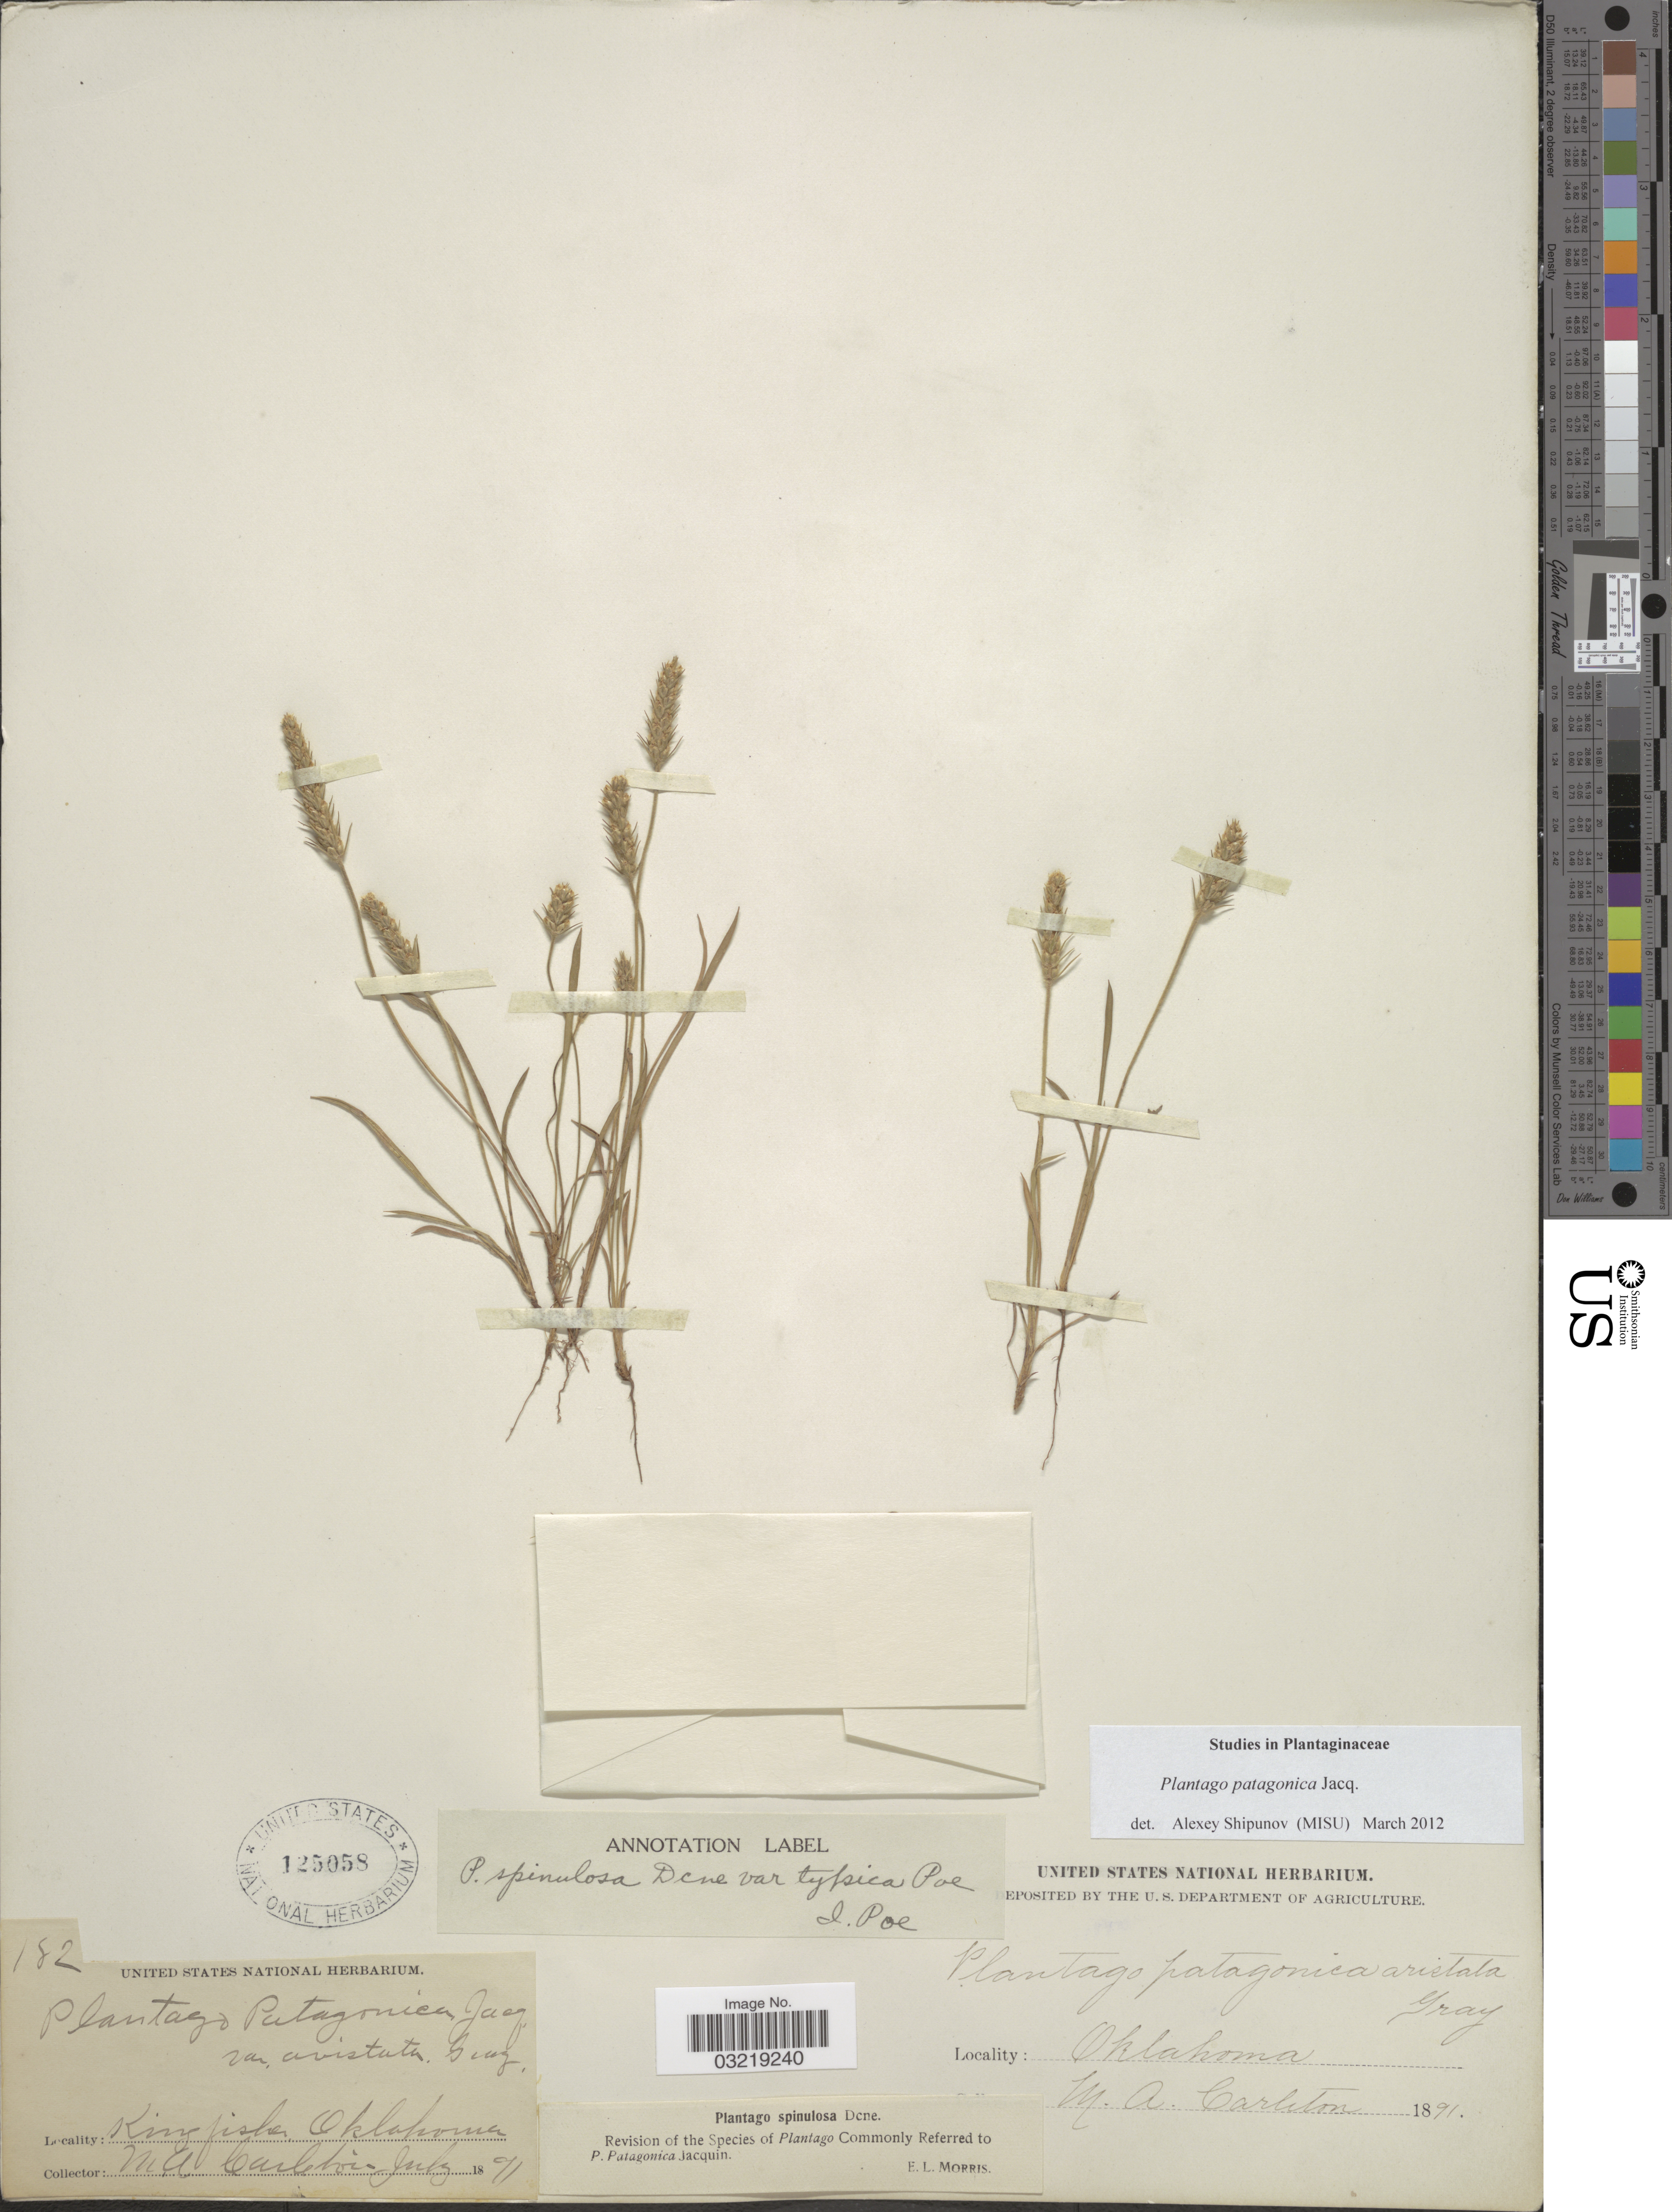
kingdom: Plantae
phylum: Tracheophyta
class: Magnoliopsida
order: Lamiales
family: Plantaginaceae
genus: Plantago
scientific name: Plantago patagonica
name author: Jacq.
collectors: M. A. Carleton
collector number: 182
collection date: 1891-07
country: United States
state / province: Oklahoma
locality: Kingfisher.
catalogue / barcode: US 125058